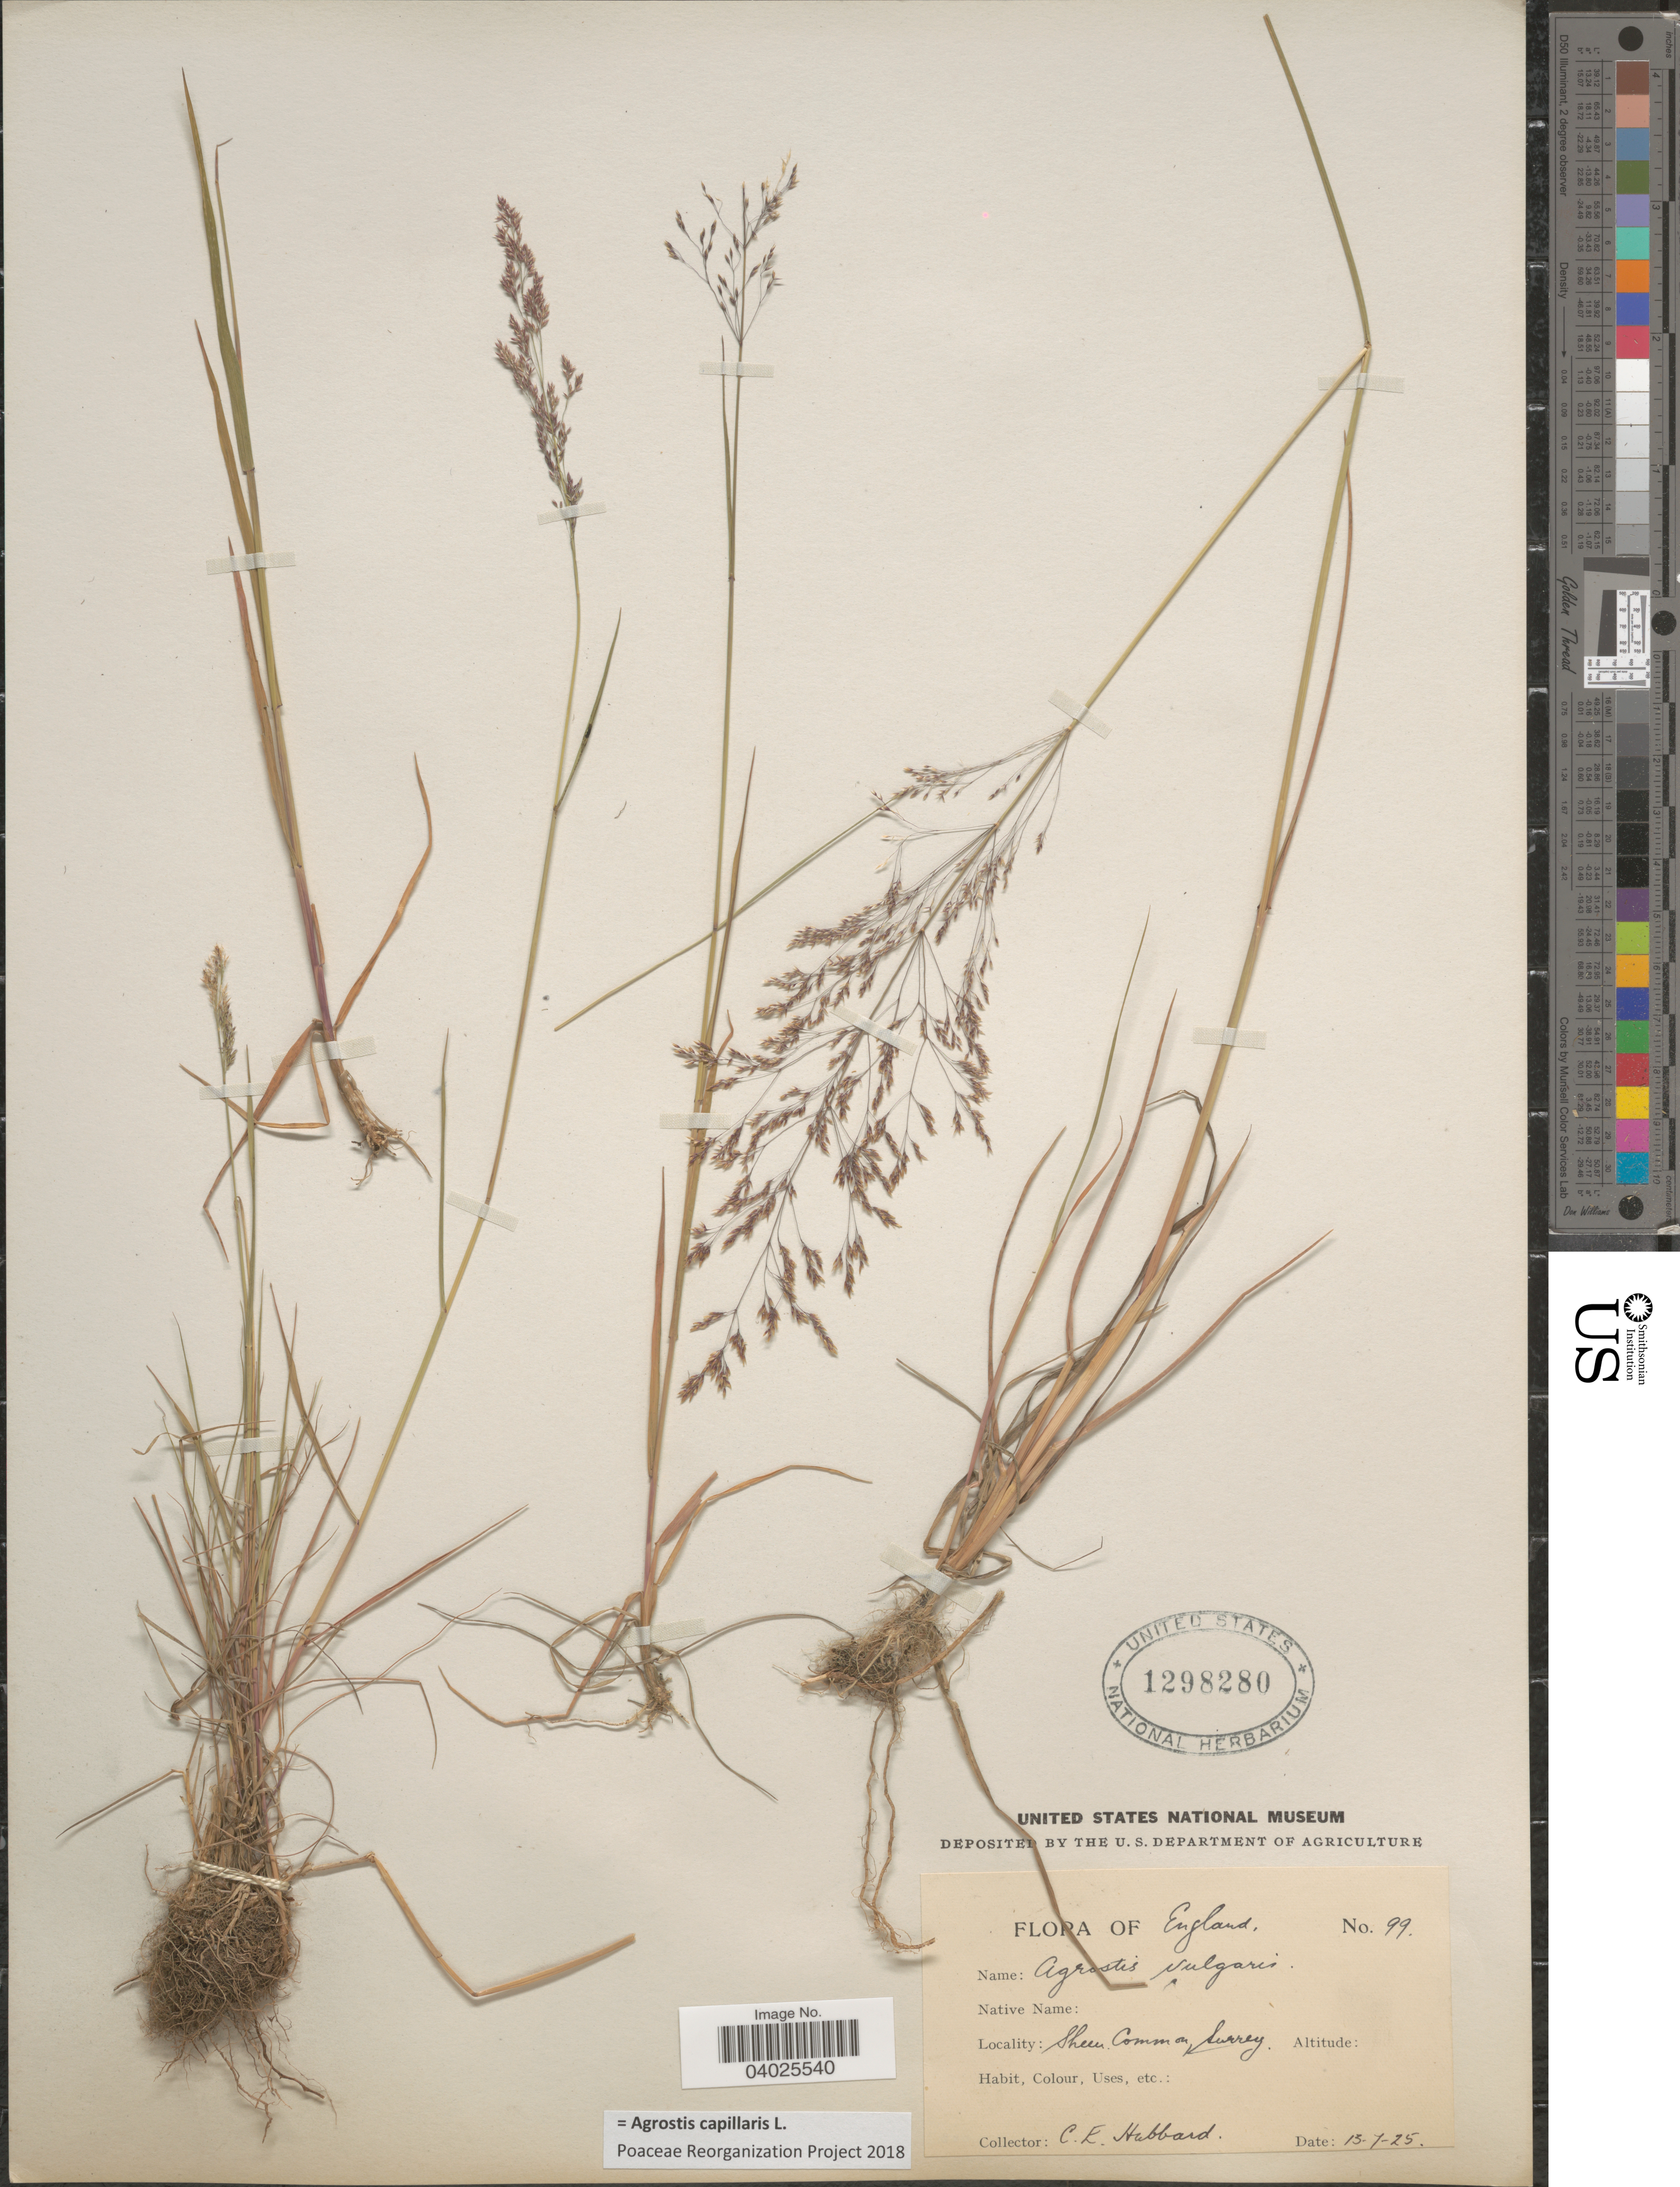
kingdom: Plantae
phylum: Tracheophyta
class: Liliopsida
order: Poales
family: Poaceae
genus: Agrostis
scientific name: Agrostis capillaris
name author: L.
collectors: C. E. Hubbard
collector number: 99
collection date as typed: Transcribed d/m/y: 13/7/25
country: United Kingdom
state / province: England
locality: Sheen. Common Surrey.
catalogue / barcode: US 1298280